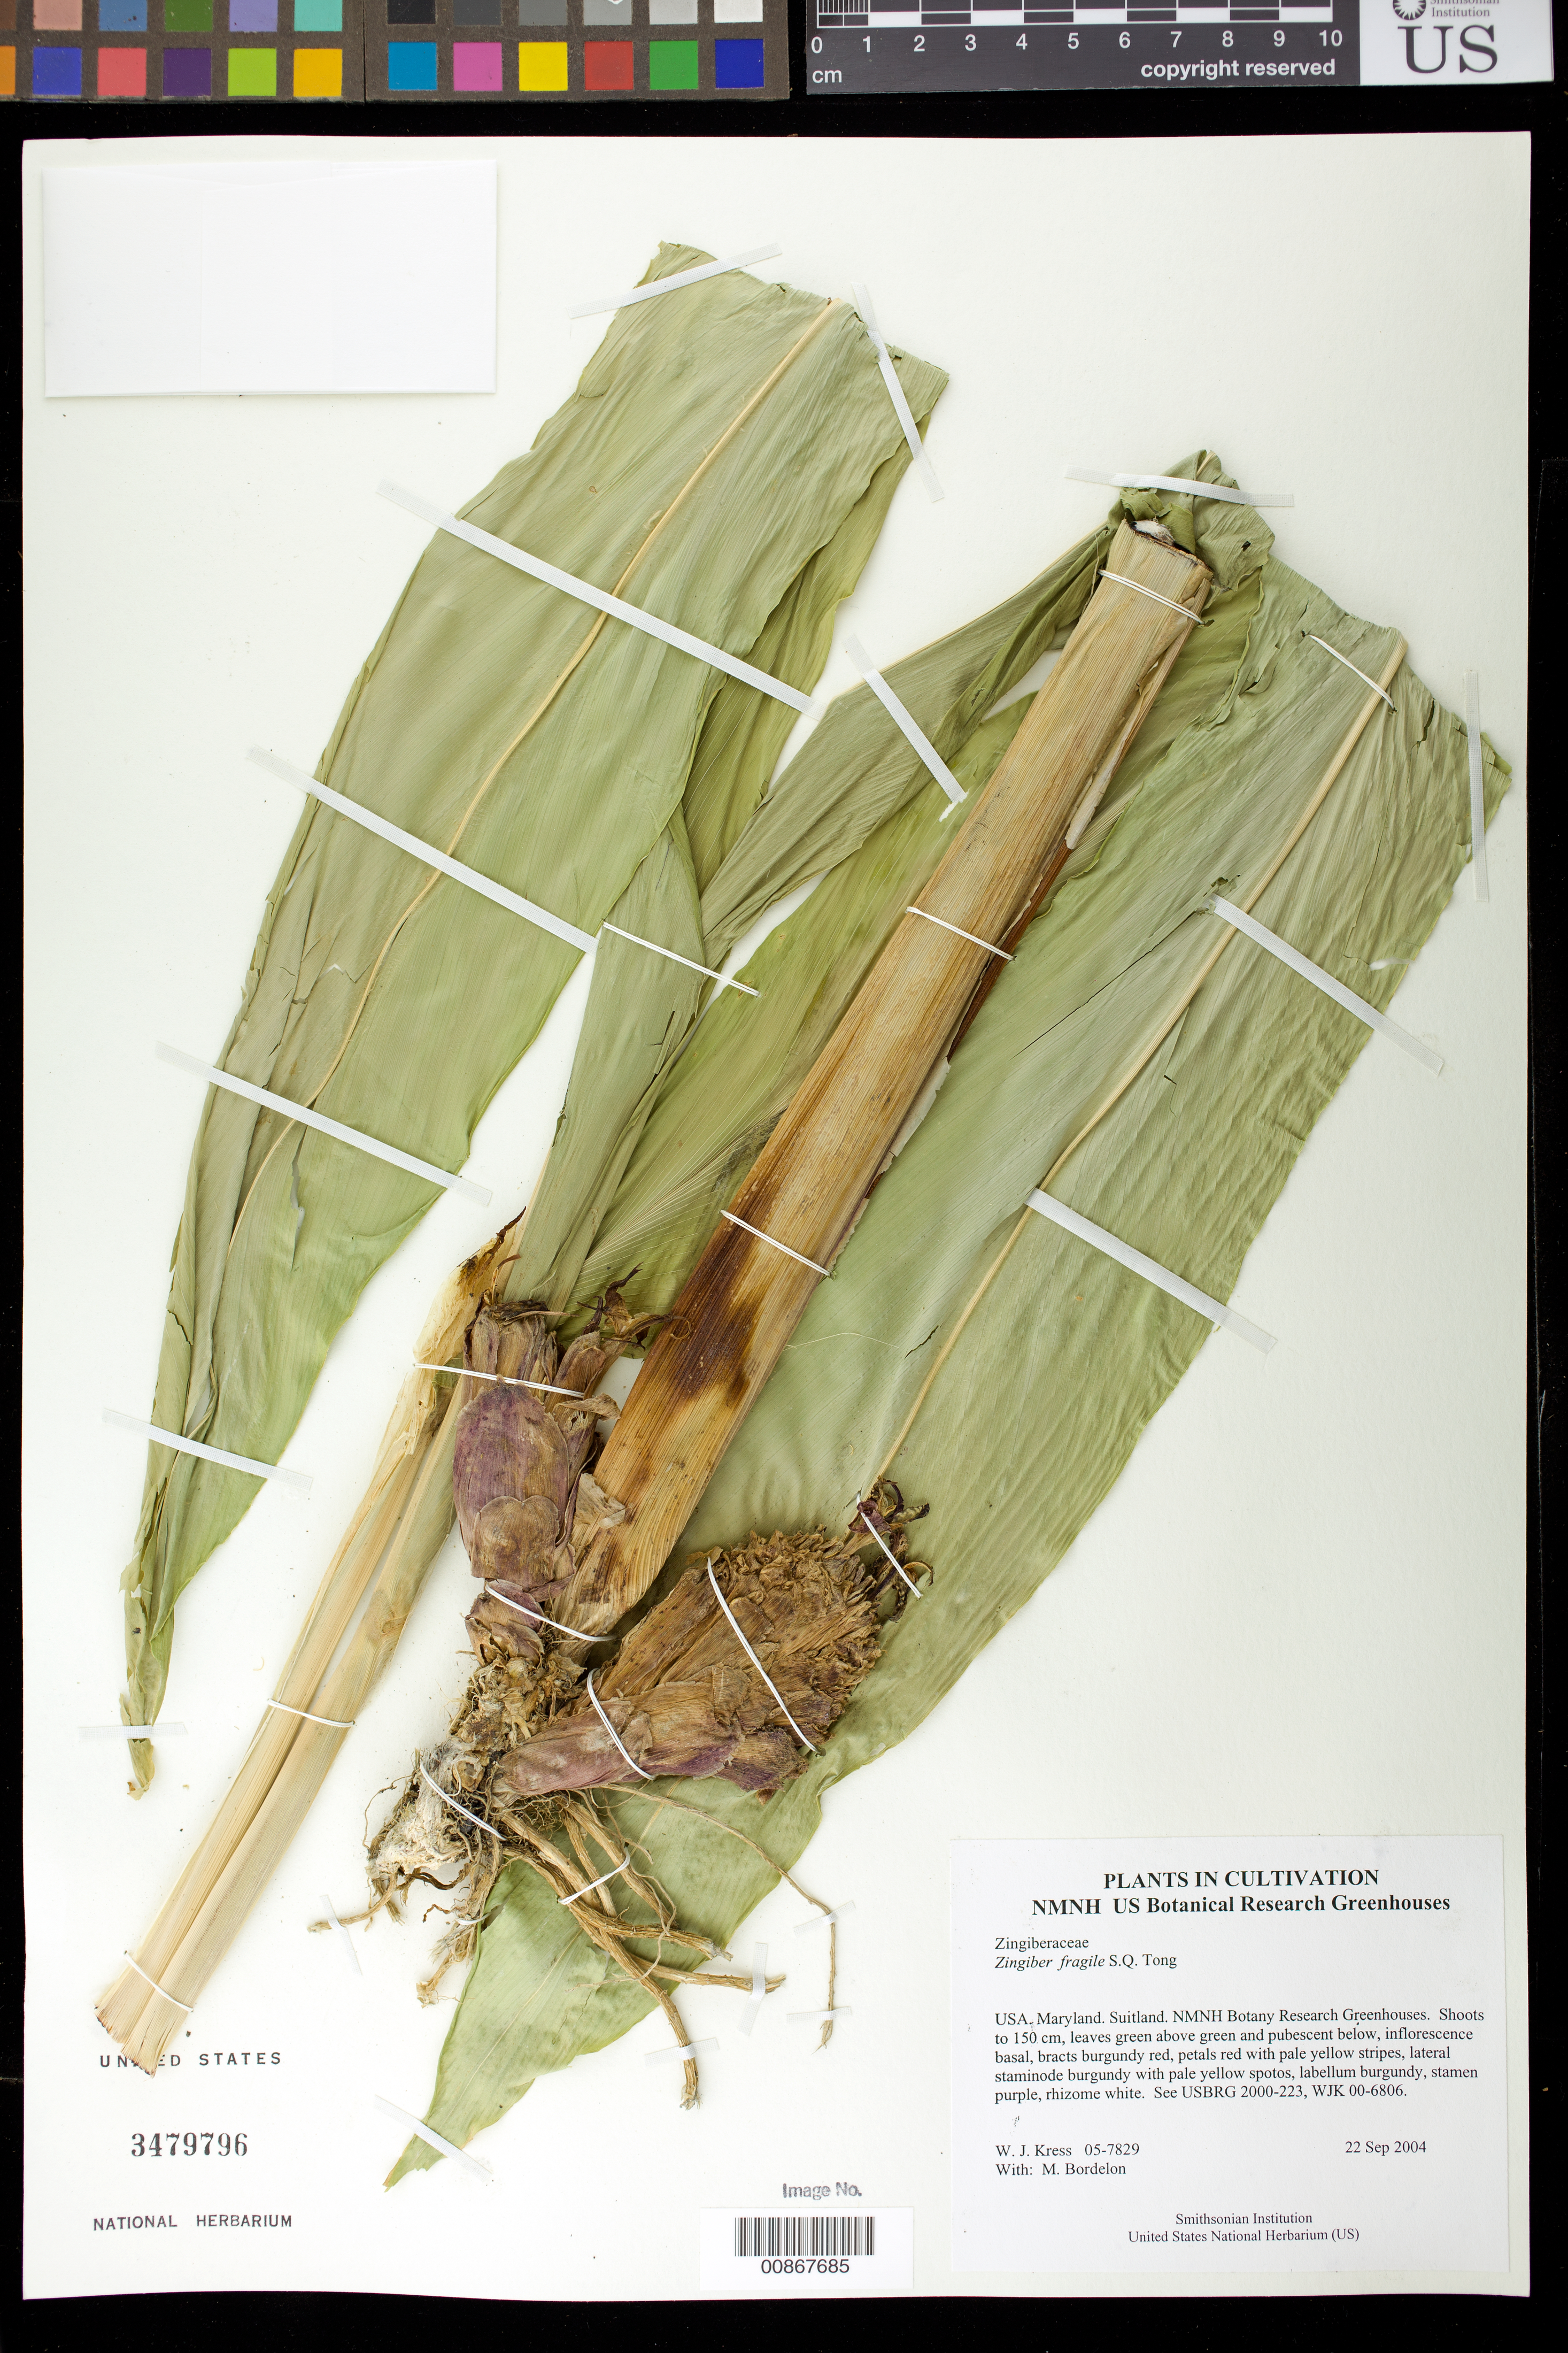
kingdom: Plantae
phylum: Tracheophyta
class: Liliopsida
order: Zingiberales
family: Zingiberaceae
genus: Zingiber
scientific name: Zingiber fragile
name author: Y.M. Xia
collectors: W. J. Kress & M. Bordelon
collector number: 05-7829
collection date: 2004-09-22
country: United States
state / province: Maryland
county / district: Prince George's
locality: NMNH Botany Research Greenhouses. Suitland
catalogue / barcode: US 3479796